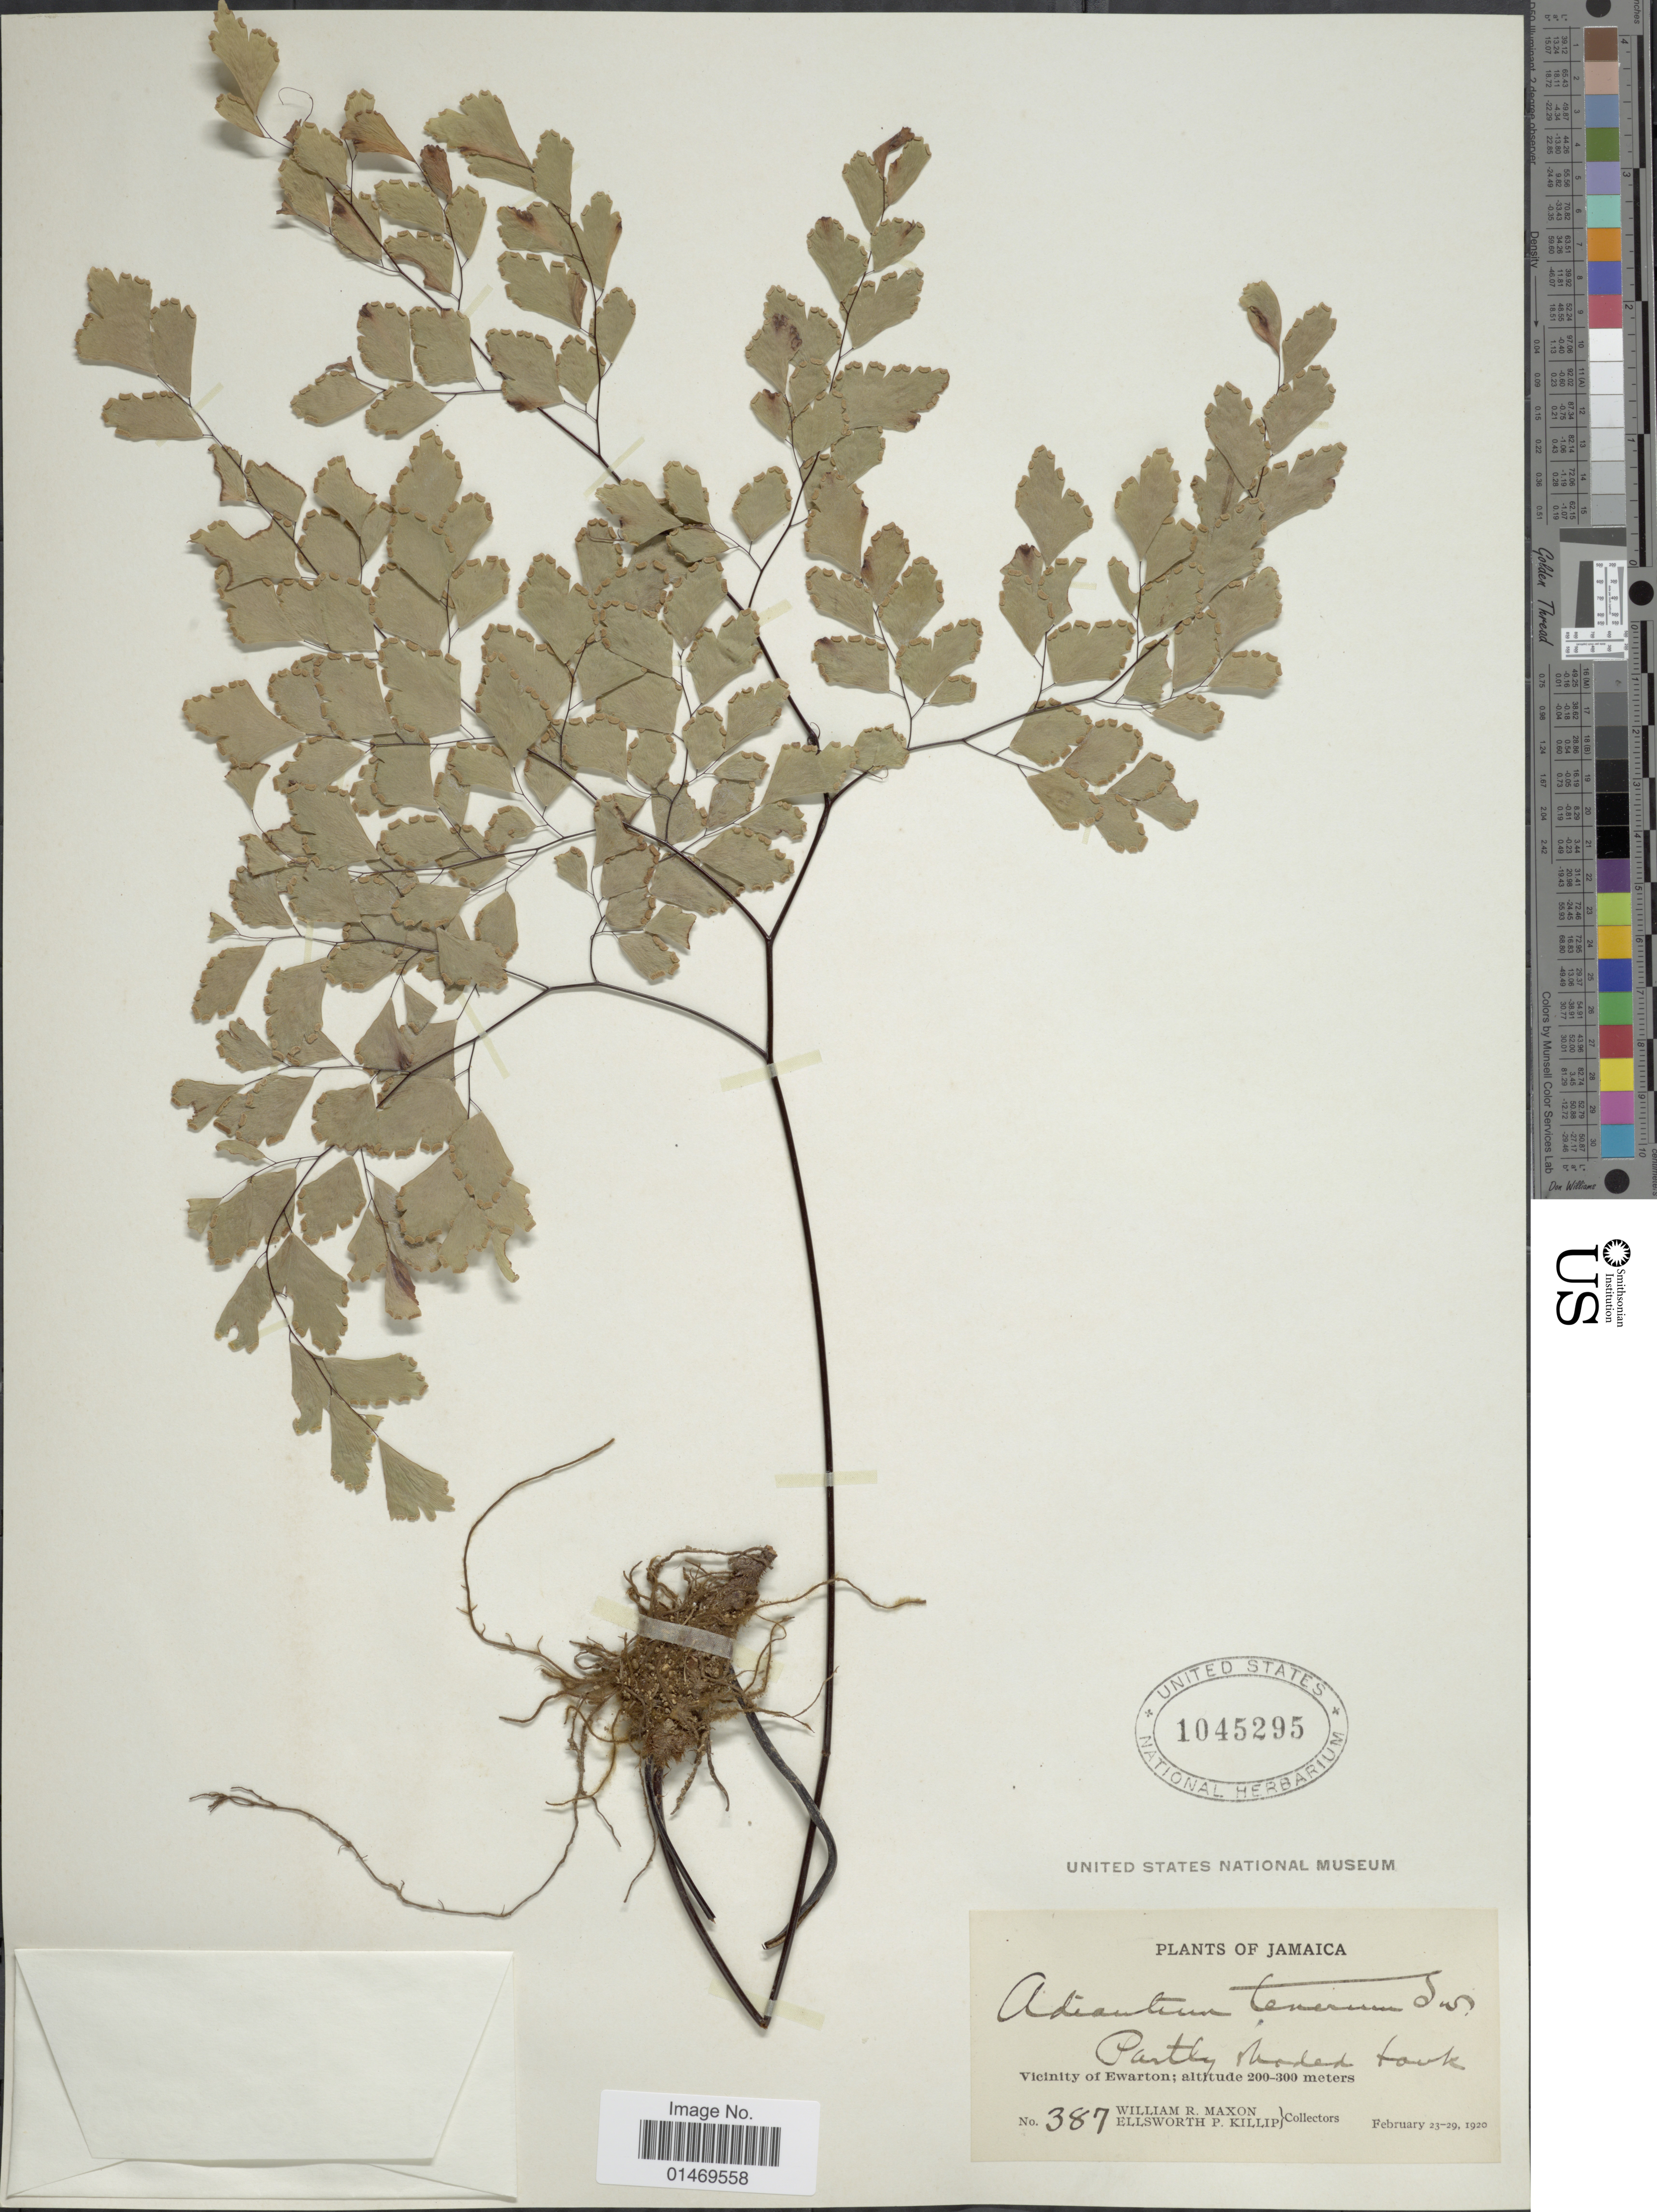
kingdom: Plantae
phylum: Tracheophyta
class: Polypodiopsida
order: Polypodiales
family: Pteridaceae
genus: Adiantum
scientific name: Adiantum tenerum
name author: Sw.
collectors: W. R. Maxon & E. P. Killip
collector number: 387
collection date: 1920-02-23/1920-02-29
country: Jamaica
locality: Vicinity of Ewarton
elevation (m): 200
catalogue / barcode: US 1045295